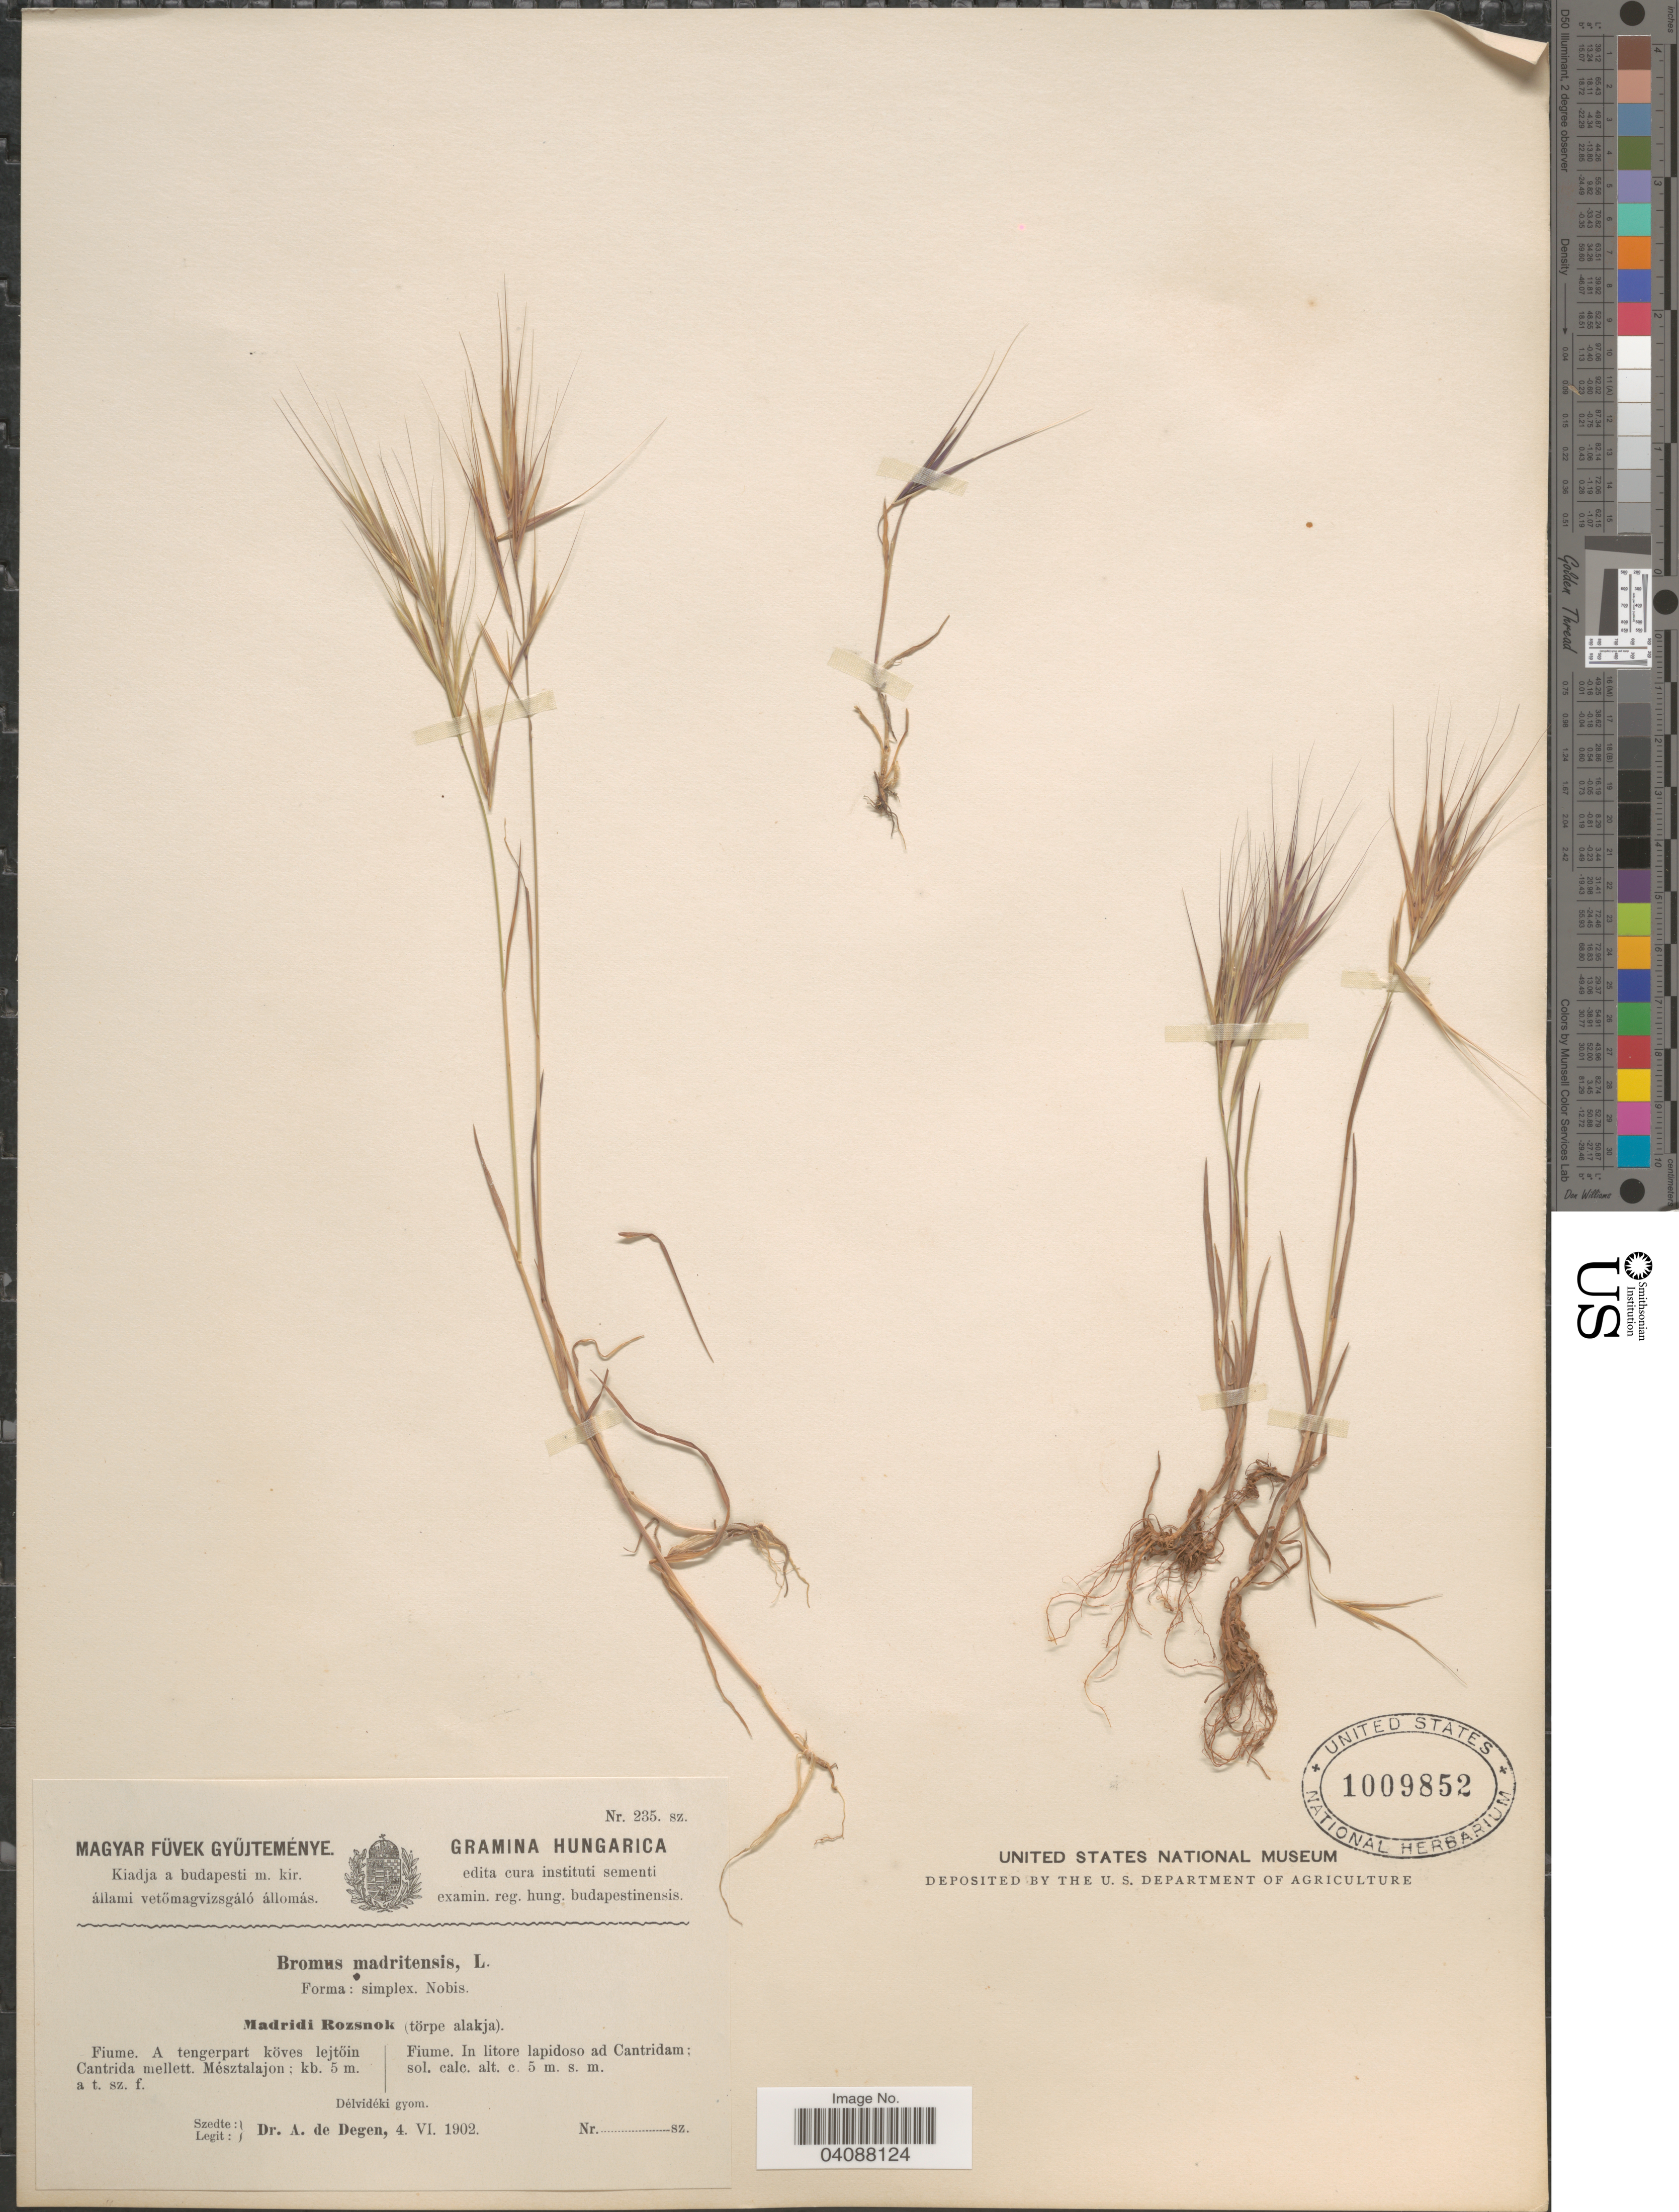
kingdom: Plantae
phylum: Tracheophyta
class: Liliopsida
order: Poales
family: Poaceae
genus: Bromus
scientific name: Bromus madritensis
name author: L.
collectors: A. Degen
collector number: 235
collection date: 1902-06-04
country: Croatia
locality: Fiume. In litore lapidoso ad Cantridam.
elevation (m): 5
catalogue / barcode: US 1009852